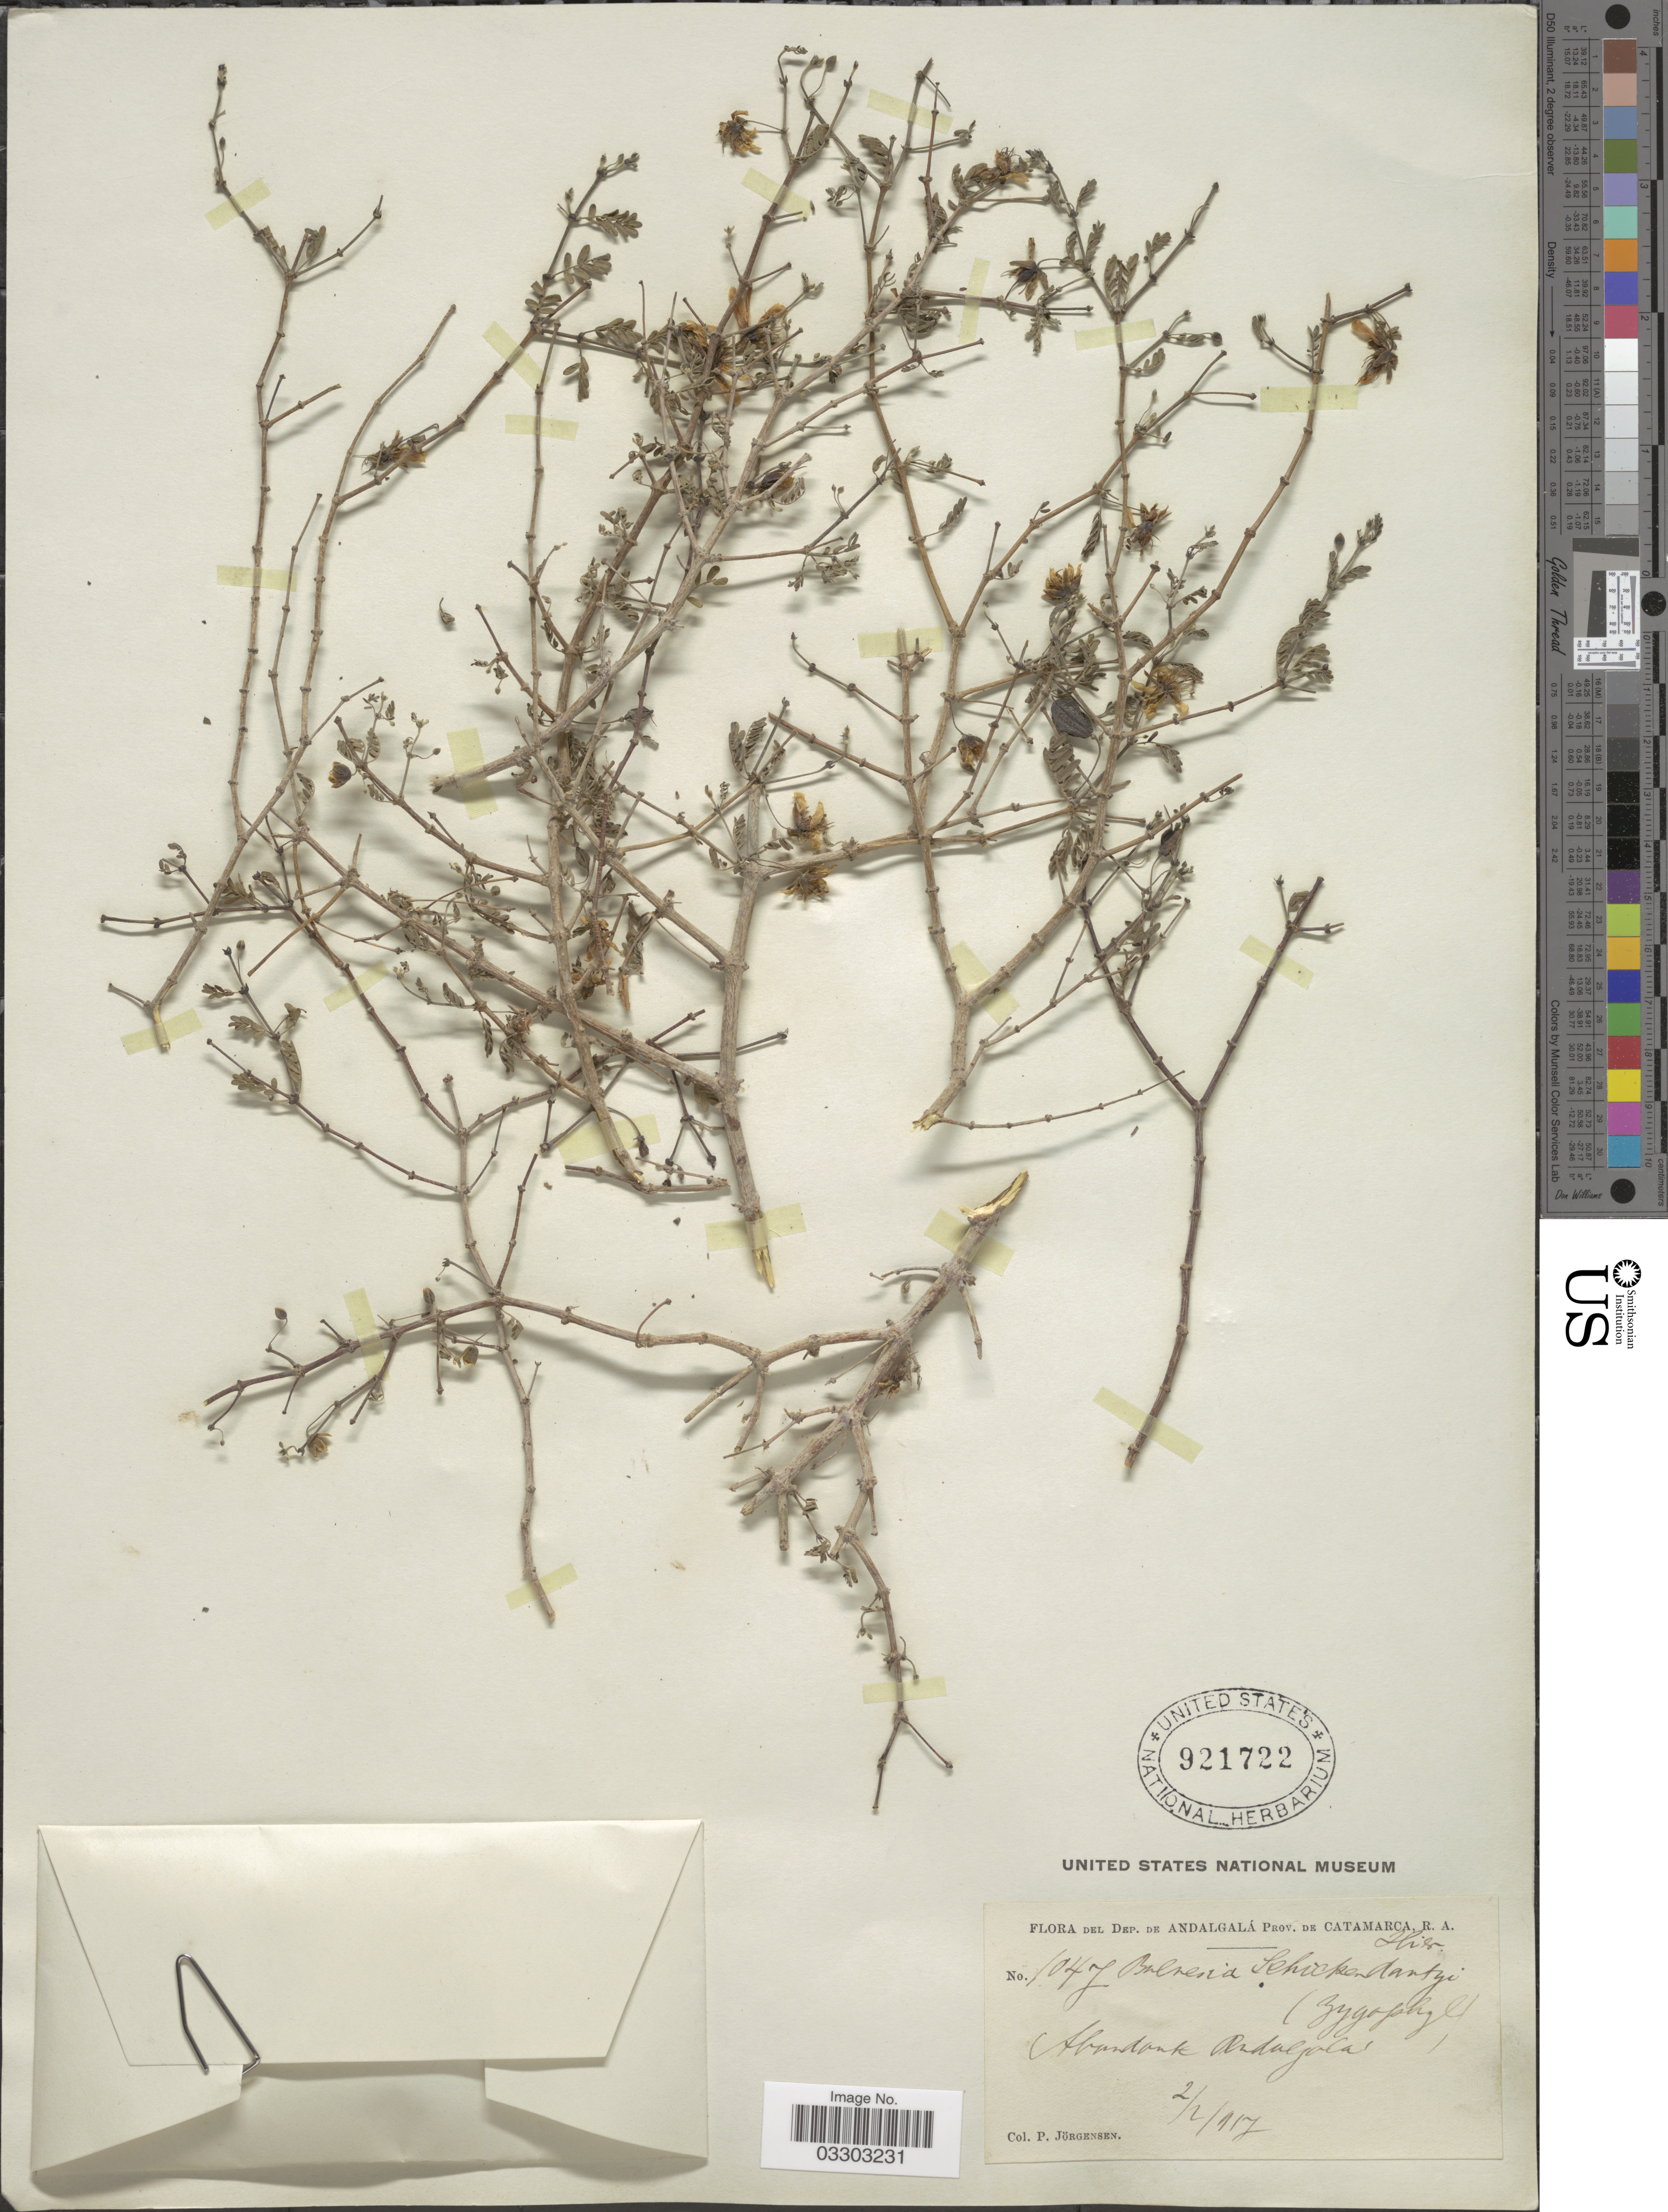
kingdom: Plantae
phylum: Tracheophyta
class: Magnoliopsida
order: Zygophyllales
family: Zygophyllaceae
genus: Bulnesia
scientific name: Bulnesia schichendanzii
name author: Hieron. ex Griseb.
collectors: P. Jörgensen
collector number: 1047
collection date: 1917-02-02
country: Argentina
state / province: Catamarca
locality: Dep. de Andalgalá. Abundante Andalgalá.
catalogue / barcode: US 921722